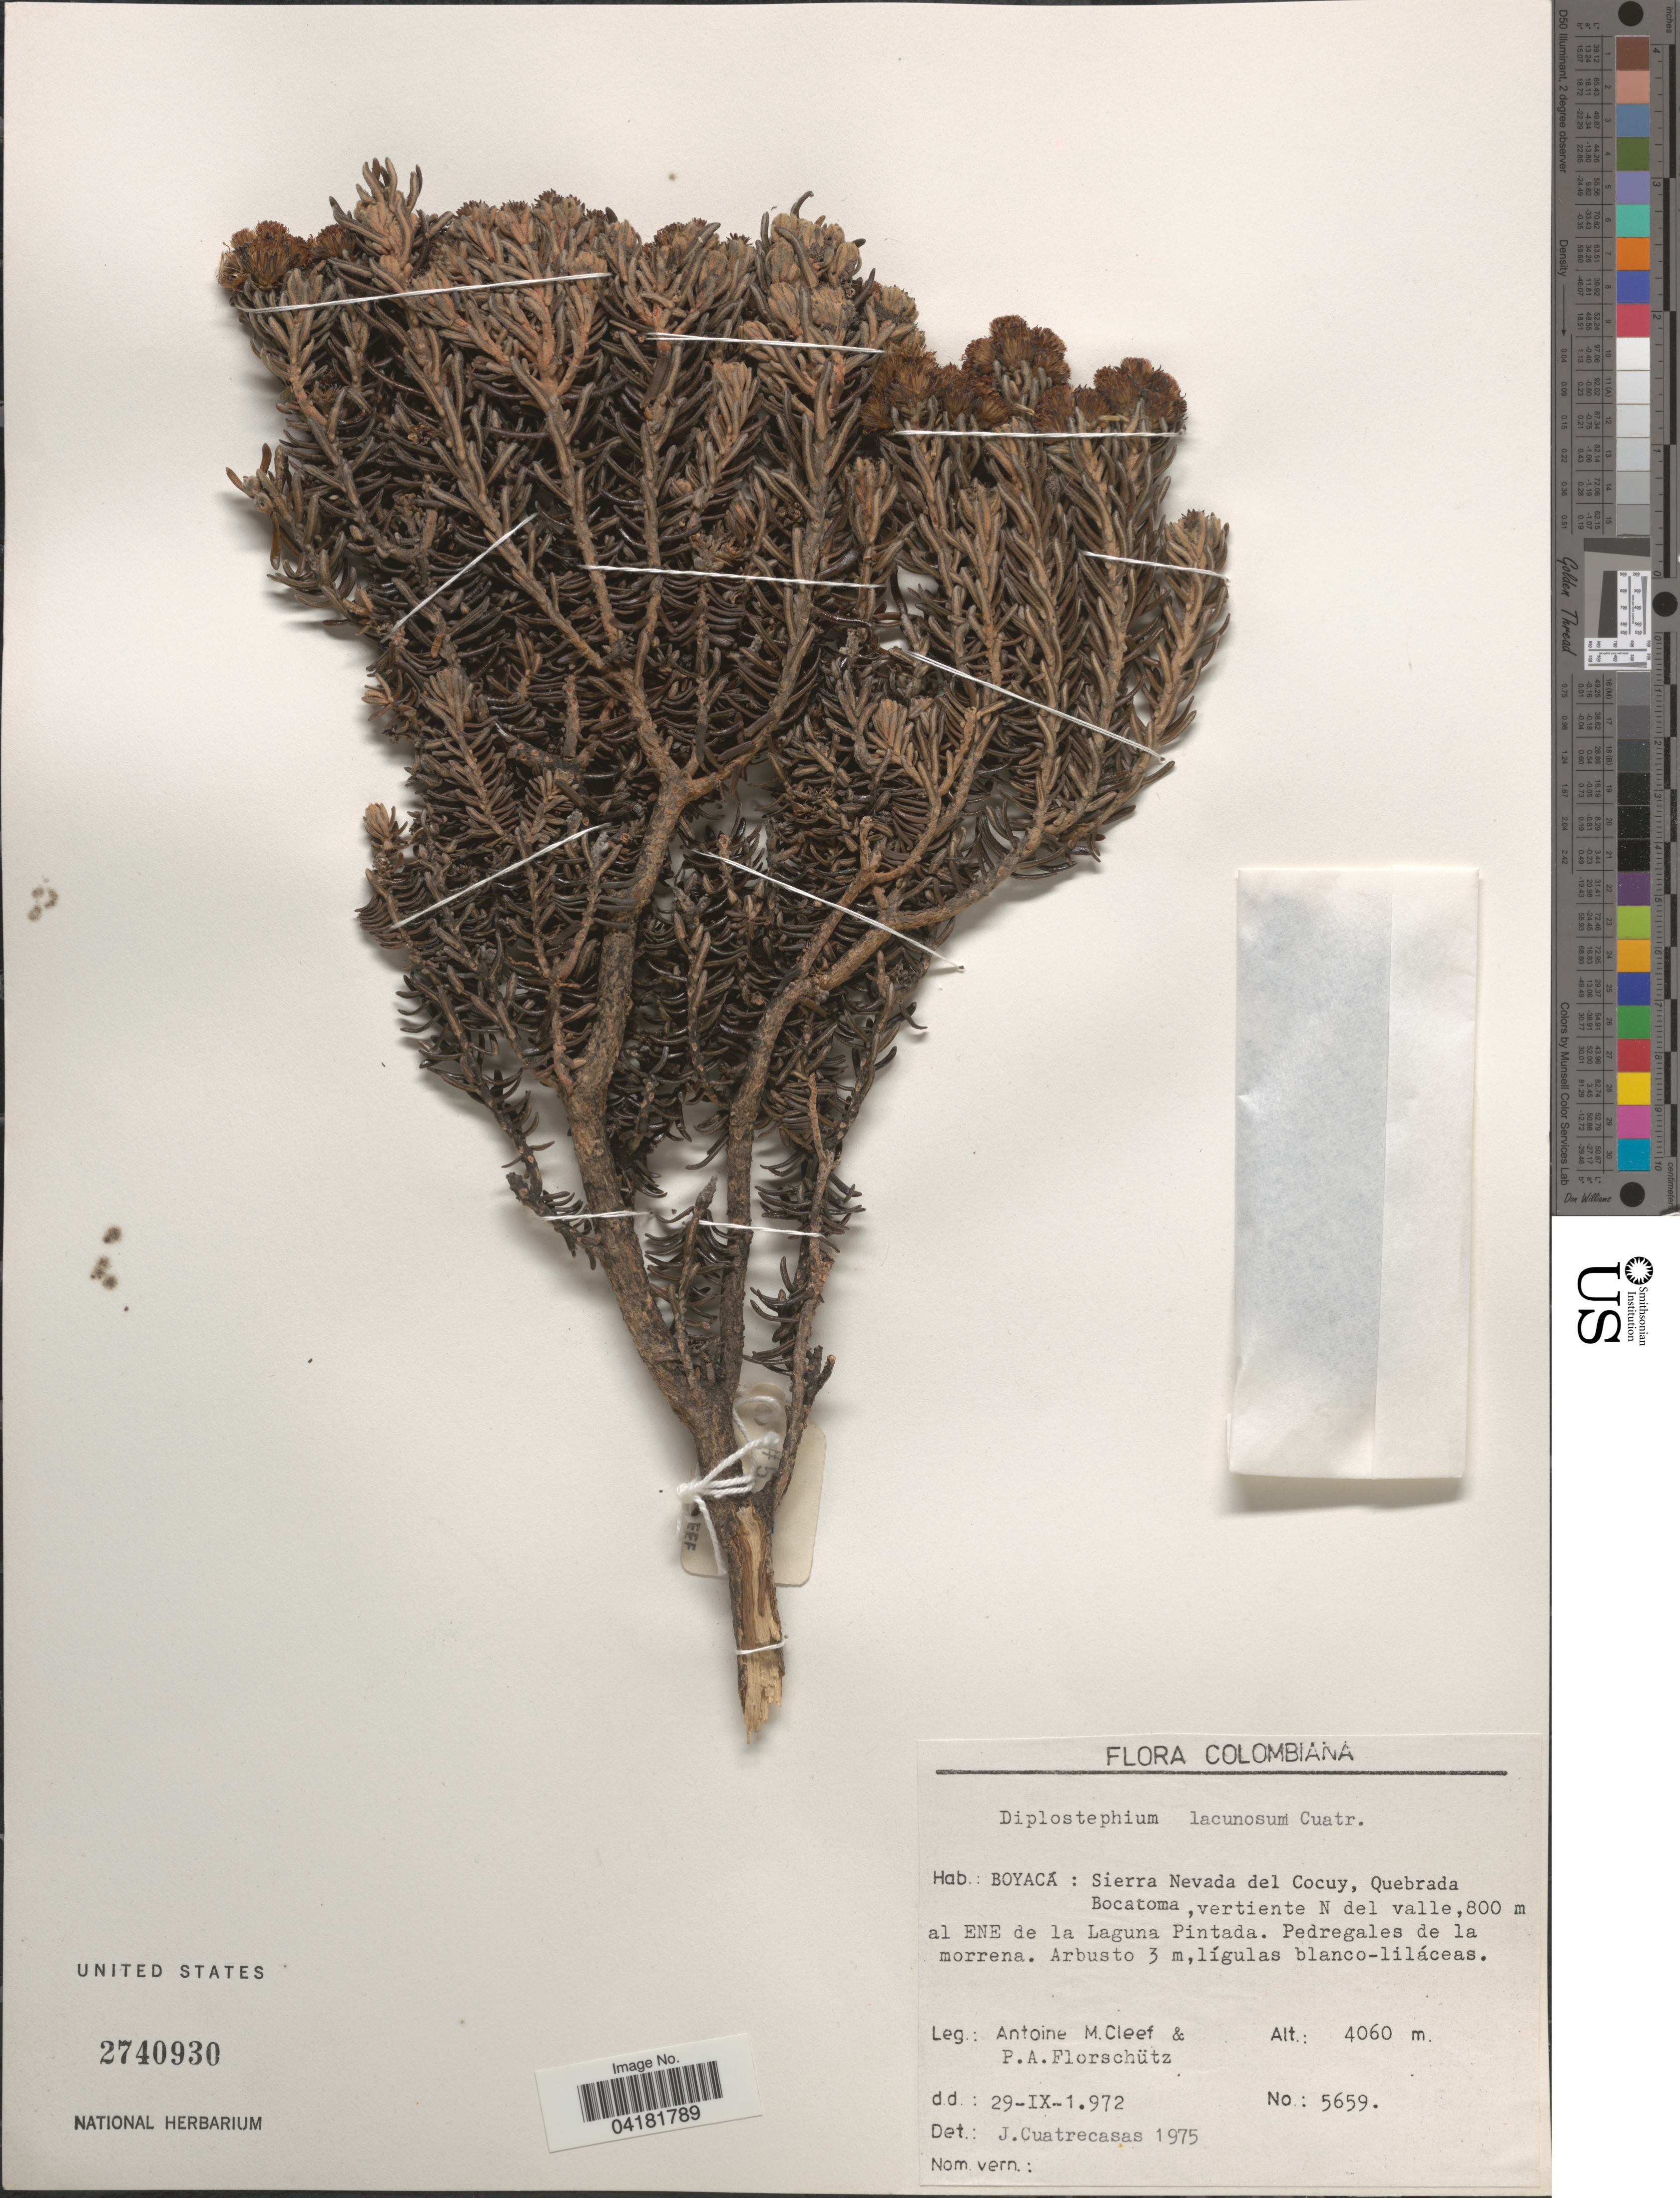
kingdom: Plantae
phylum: Tracheophyta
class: Magnoliopsida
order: Asterales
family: Asteraceae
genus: Linochilus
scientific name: Linochilus lacunosus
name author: (Cuatrec.) Saldivia & O.M. Vargas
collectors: A. M. Cleef & P. Florschütz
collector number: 5659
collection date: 1972-09-29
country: Colombia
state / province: Boyacá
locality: Colombiana. Sierra Nevada del Cocuy, Quebrada Bocatoma, vertiente N del valle, 800 m al ENE de la Laguna Pintada.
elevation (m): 4060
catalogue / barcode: US 2740930